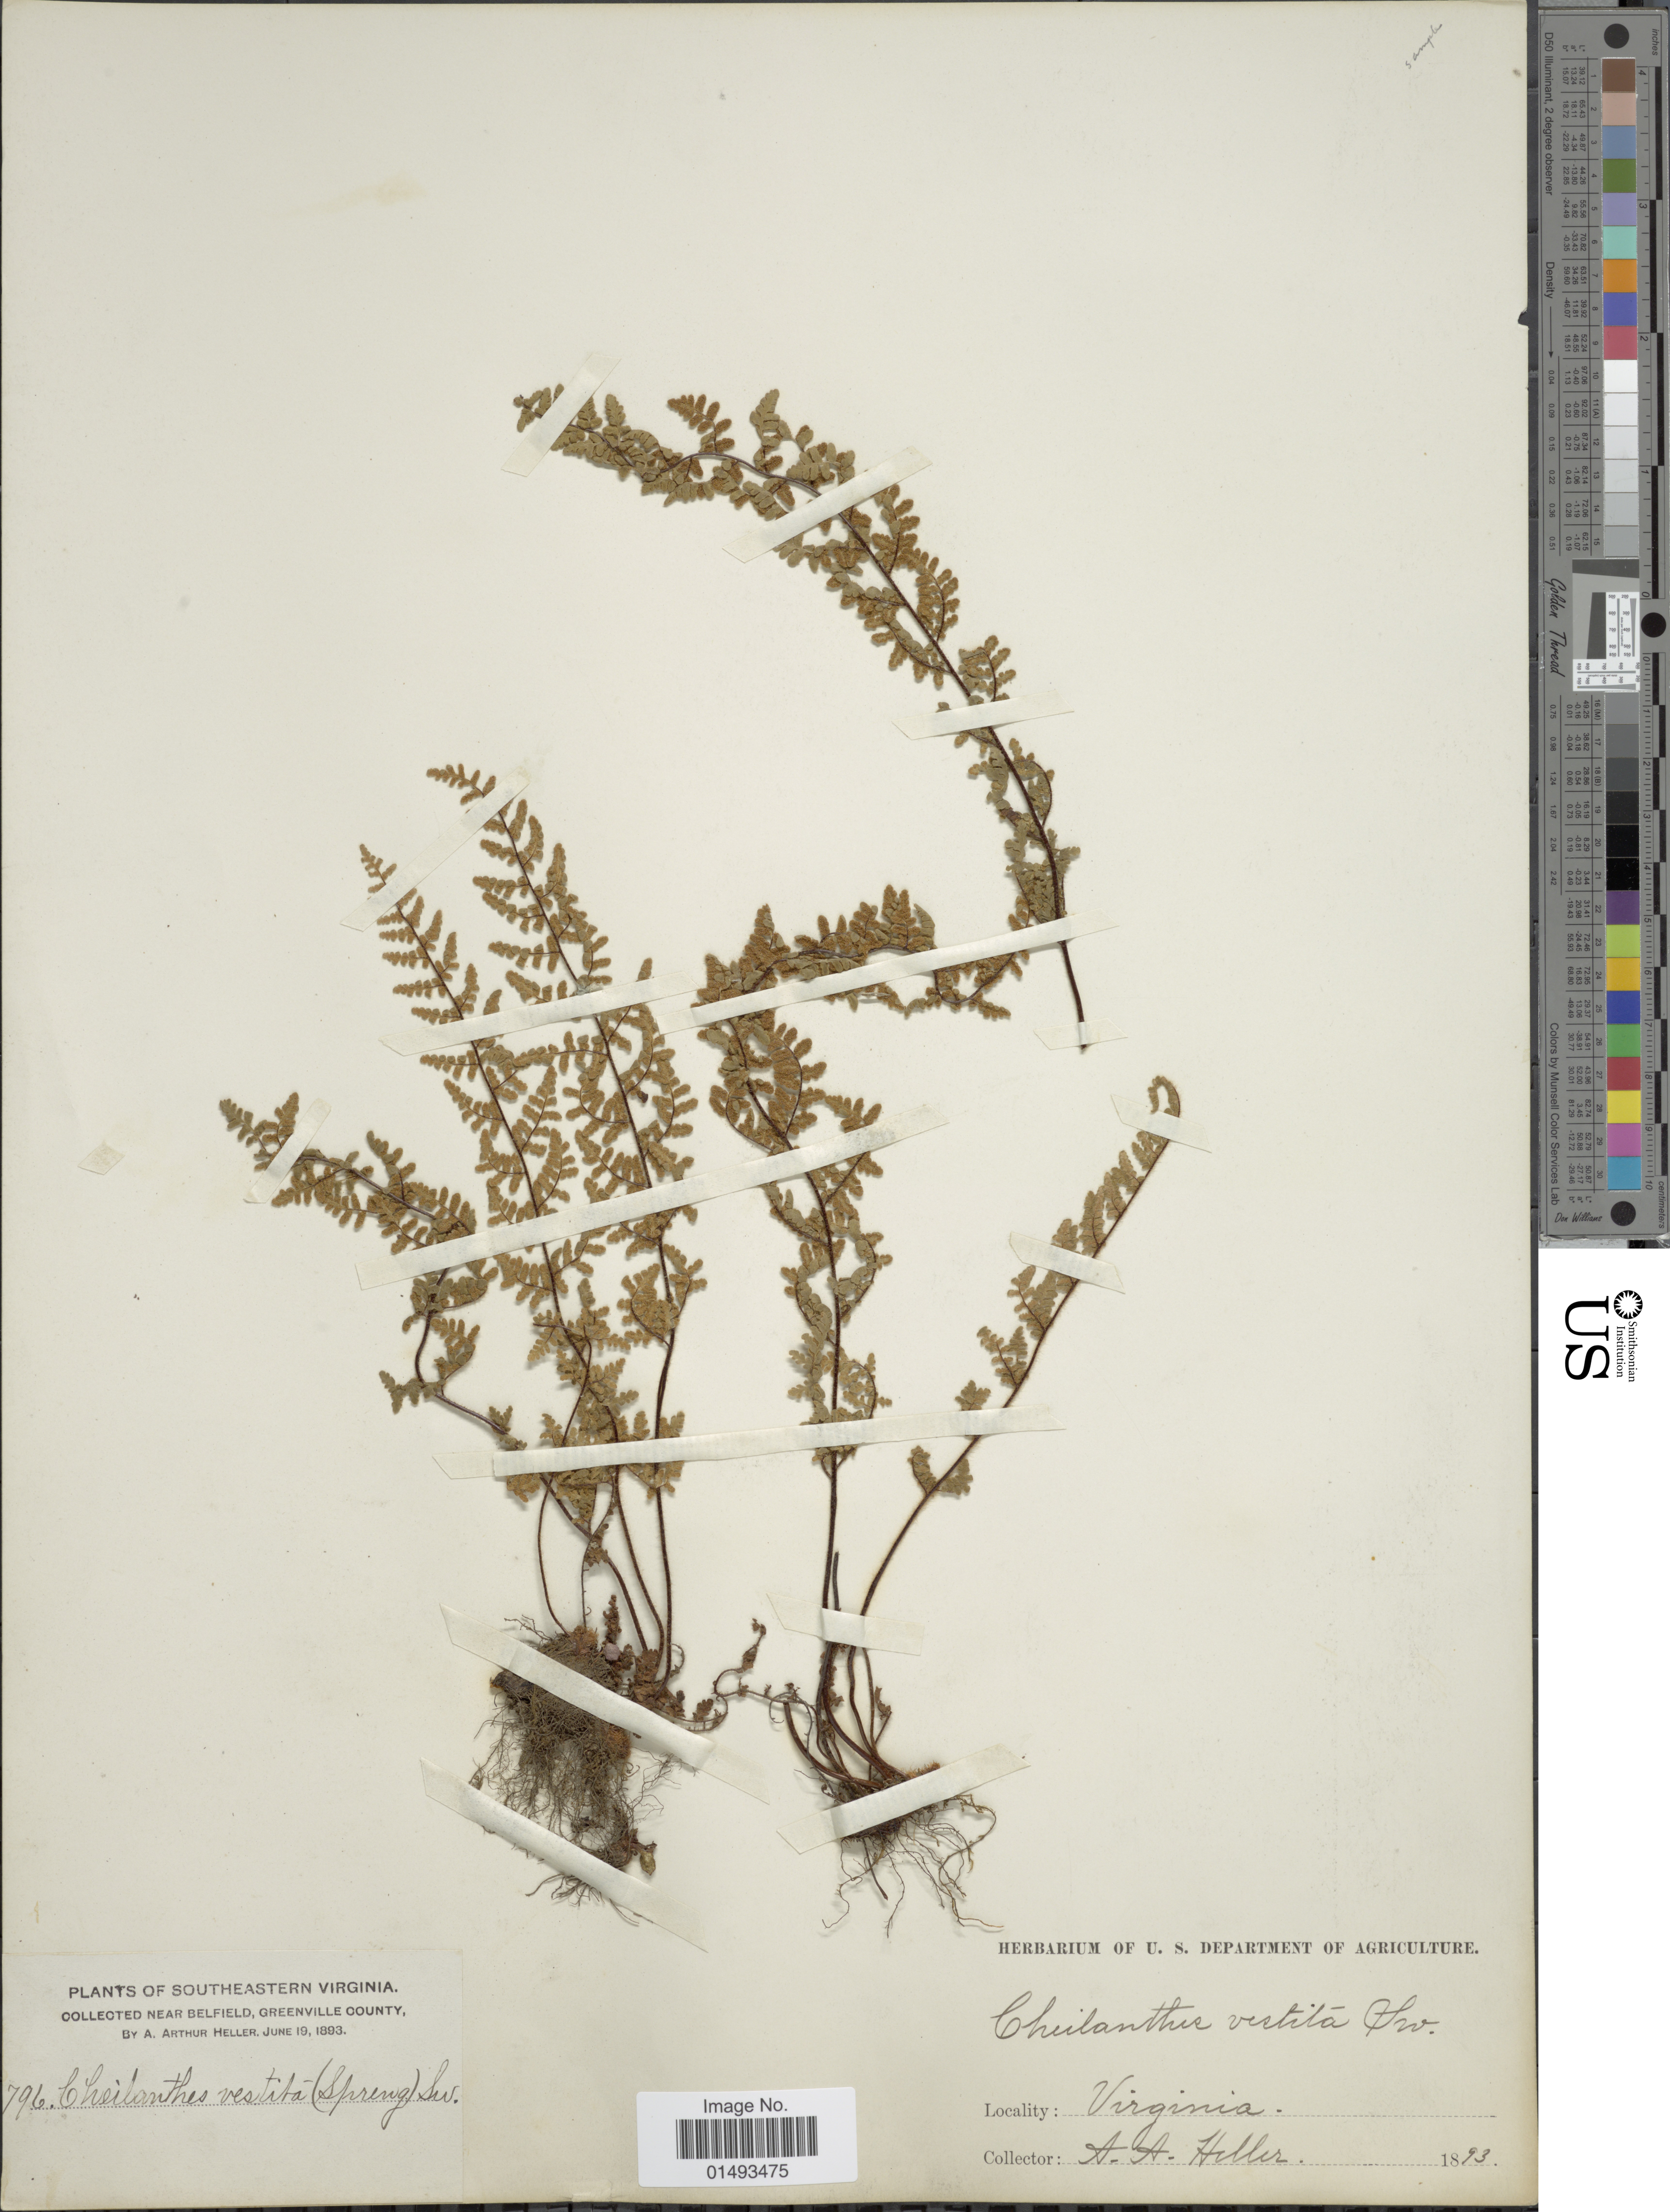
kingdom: Plantae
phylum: Tracheophyta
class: Polypodiopsida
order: Polypodiales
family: Pteridaceae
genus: Myriopteris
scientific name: Myriopteris lanosa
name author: (Michx.) Grusz & Windham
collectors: A. A. Heller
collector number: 796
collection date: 1893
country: United States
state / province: Virginia